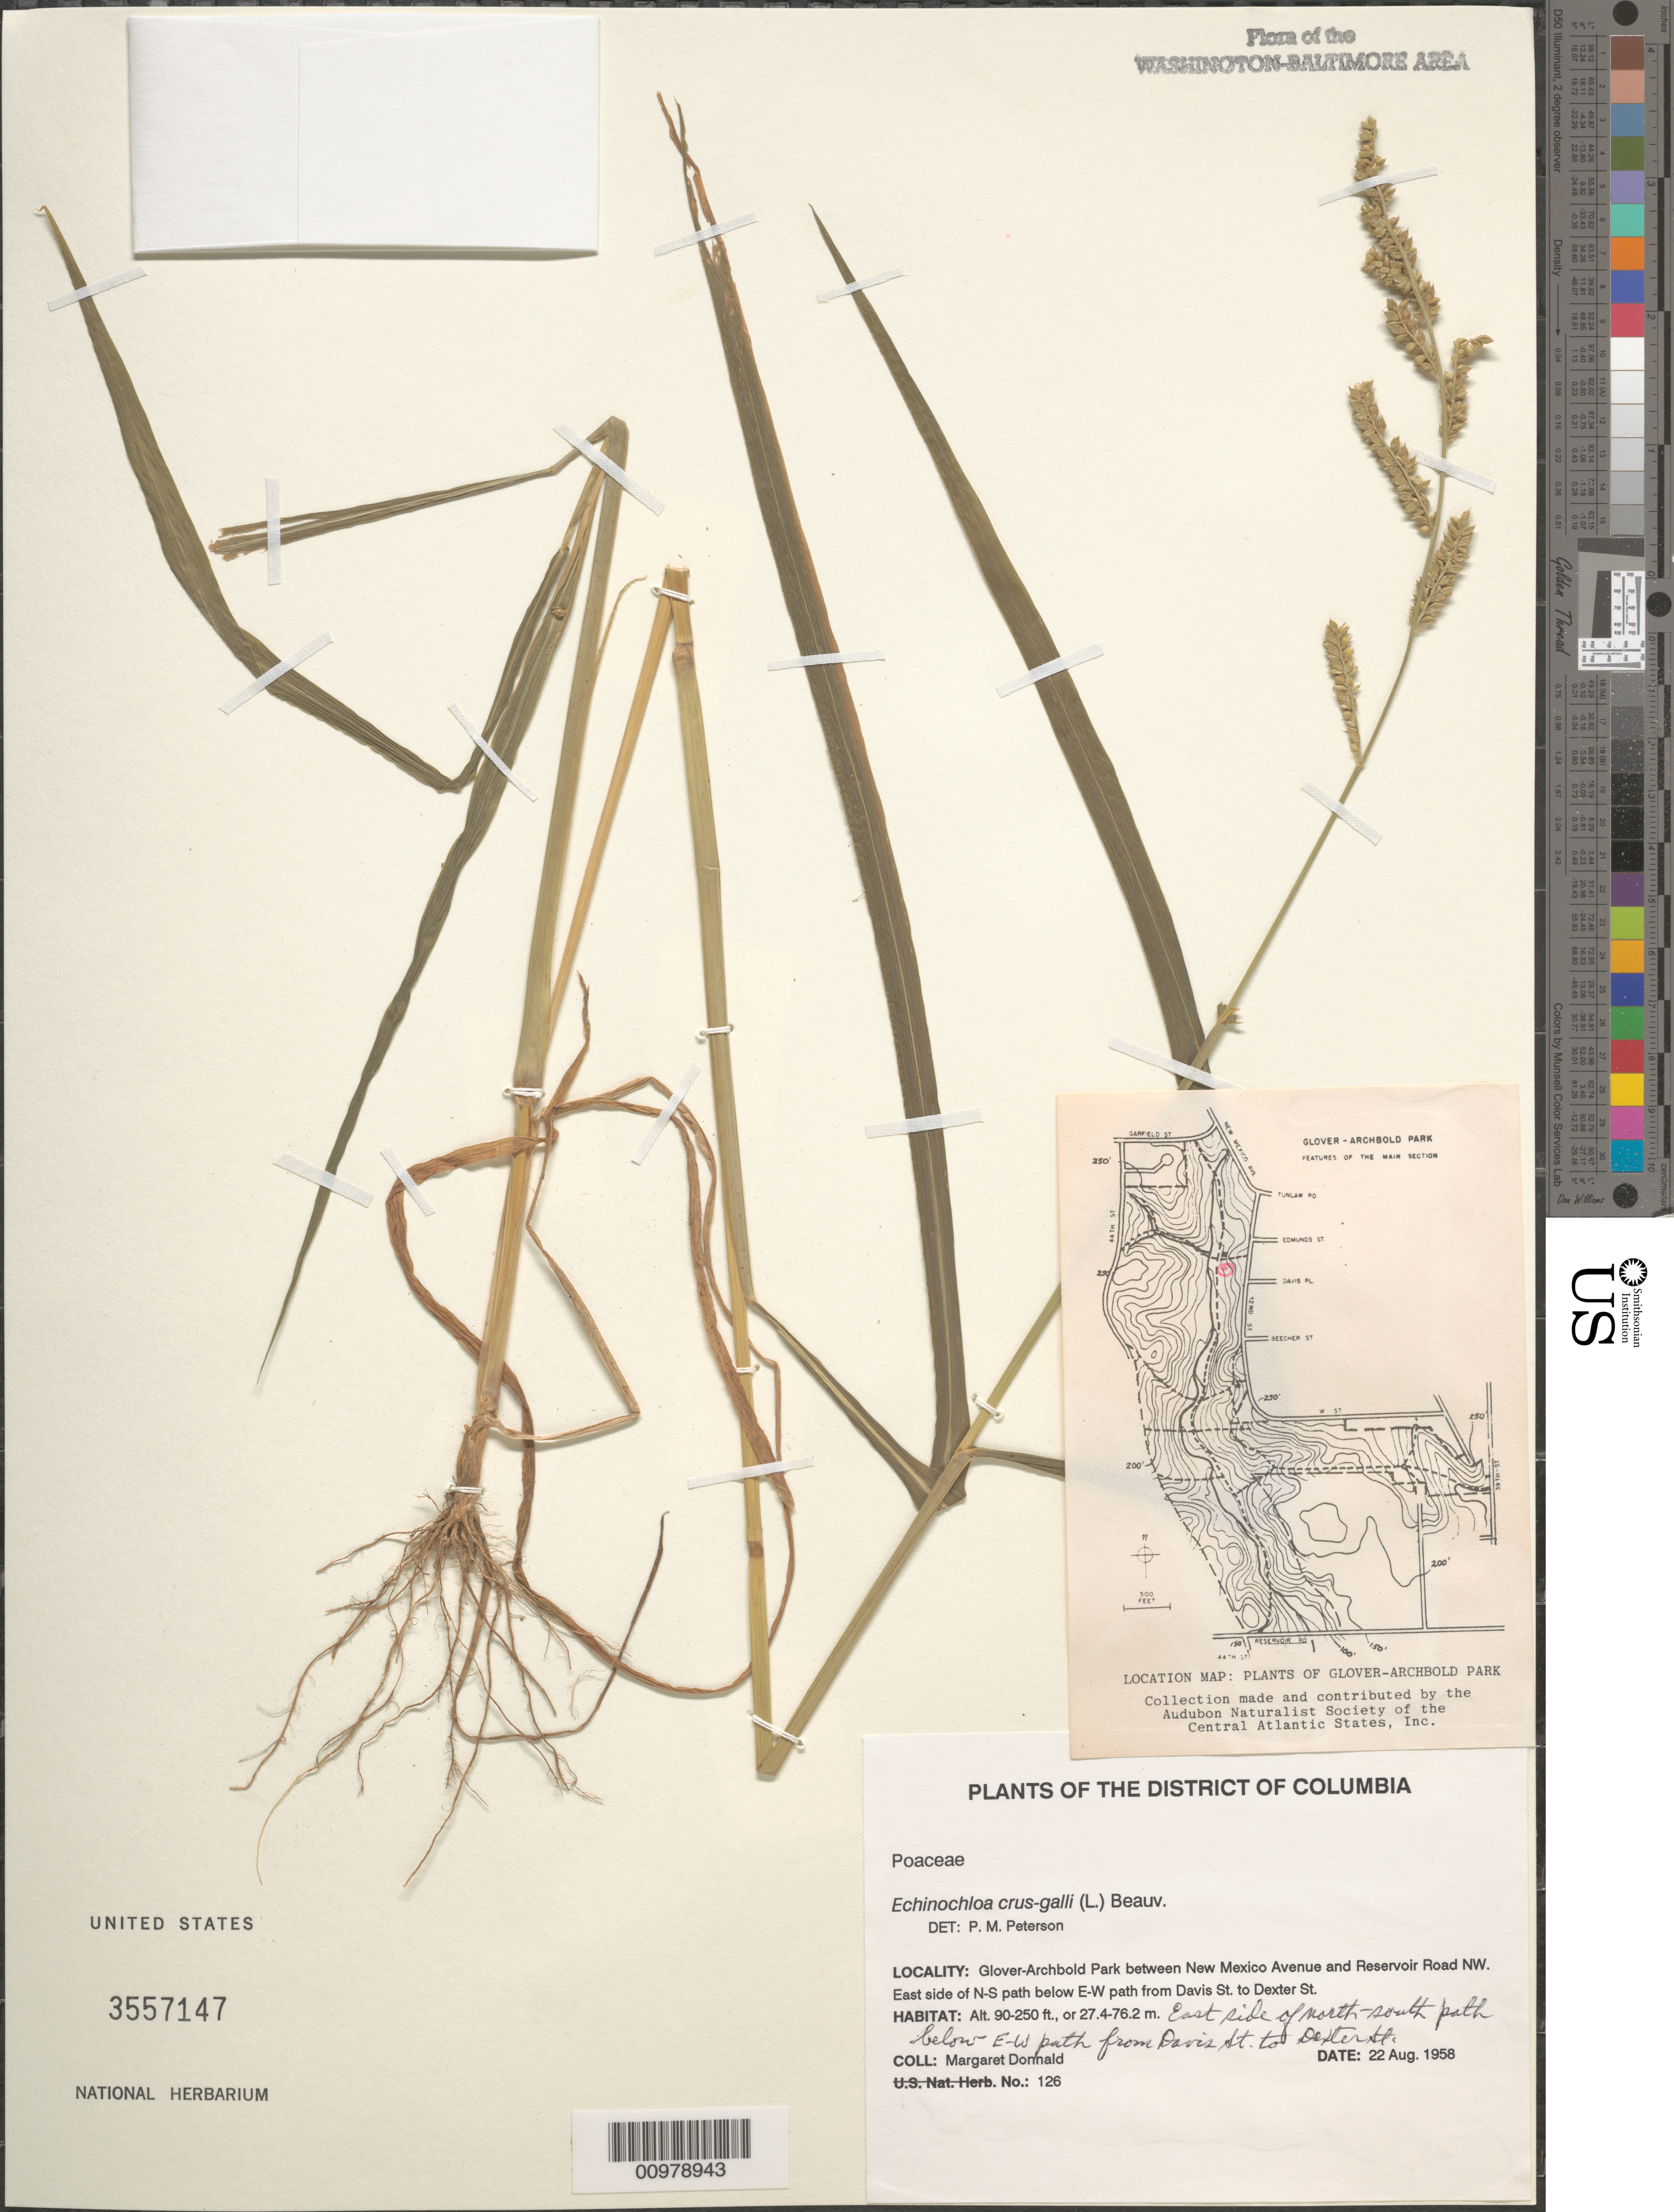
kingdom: Plantae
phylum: Tracheophyta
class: Liliopsida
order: Poales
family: Poaceae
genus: Echinochloa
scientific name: Echinochloa crus-galli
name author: (L.) P. Beauv.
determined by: Peterson, Paul M., (BOT), Smithsonian Institution - National Museum of Natural History (UNITED STATES)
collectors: M. Donnald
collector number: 126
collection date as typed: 22 Aug 1958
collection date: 1958-08-22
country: United States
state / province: District of Columbia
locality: Glover-Archbold Park between New Mexico Avenue and Reservoir Road NW. East side of north-south path below E-W path from Davis St. to Dexter St.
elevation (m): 27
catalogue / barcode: US 3557147